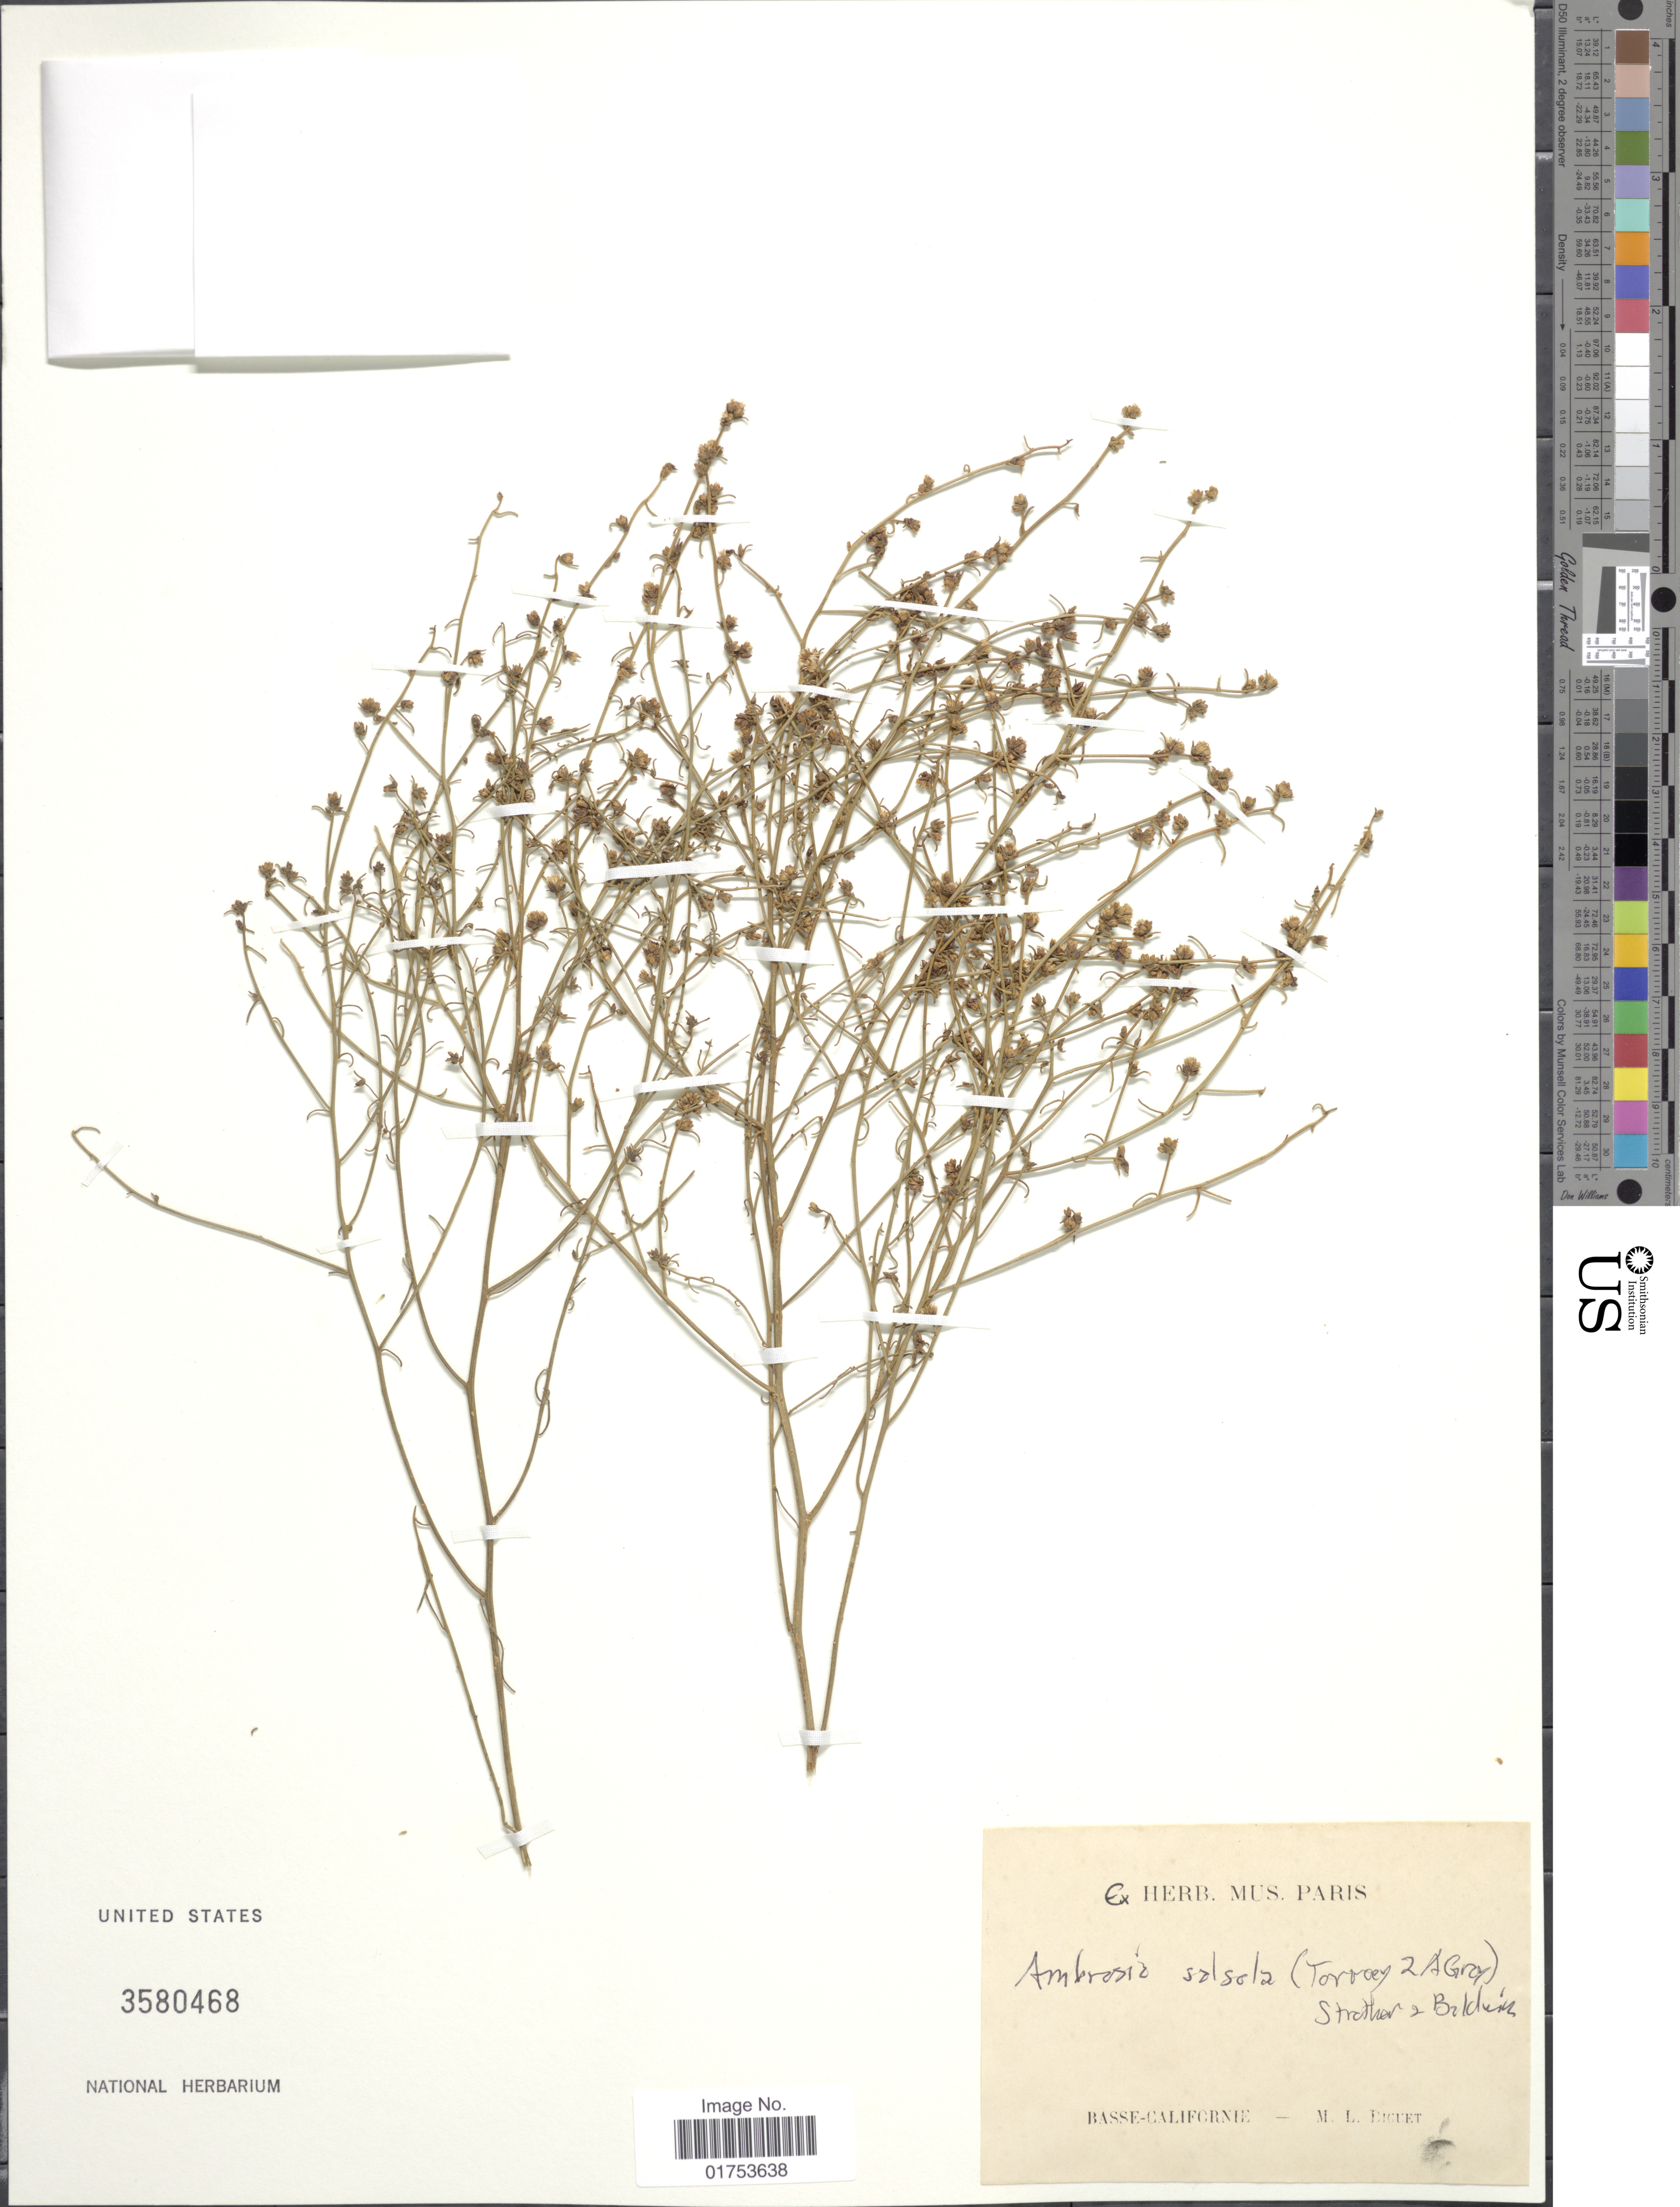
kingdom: Plantae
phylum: Tracheophyta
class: Magnoliopsida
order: Asterales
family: Asteraceae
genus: Ambrosia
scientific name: Ambrosia salsola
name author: (Torr. & A. Gray) Strother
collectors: M. L. Diguet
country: Mexico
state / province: Baja California Norte / Baja California Sur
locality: Basse - Californie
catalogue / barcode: US 3580468